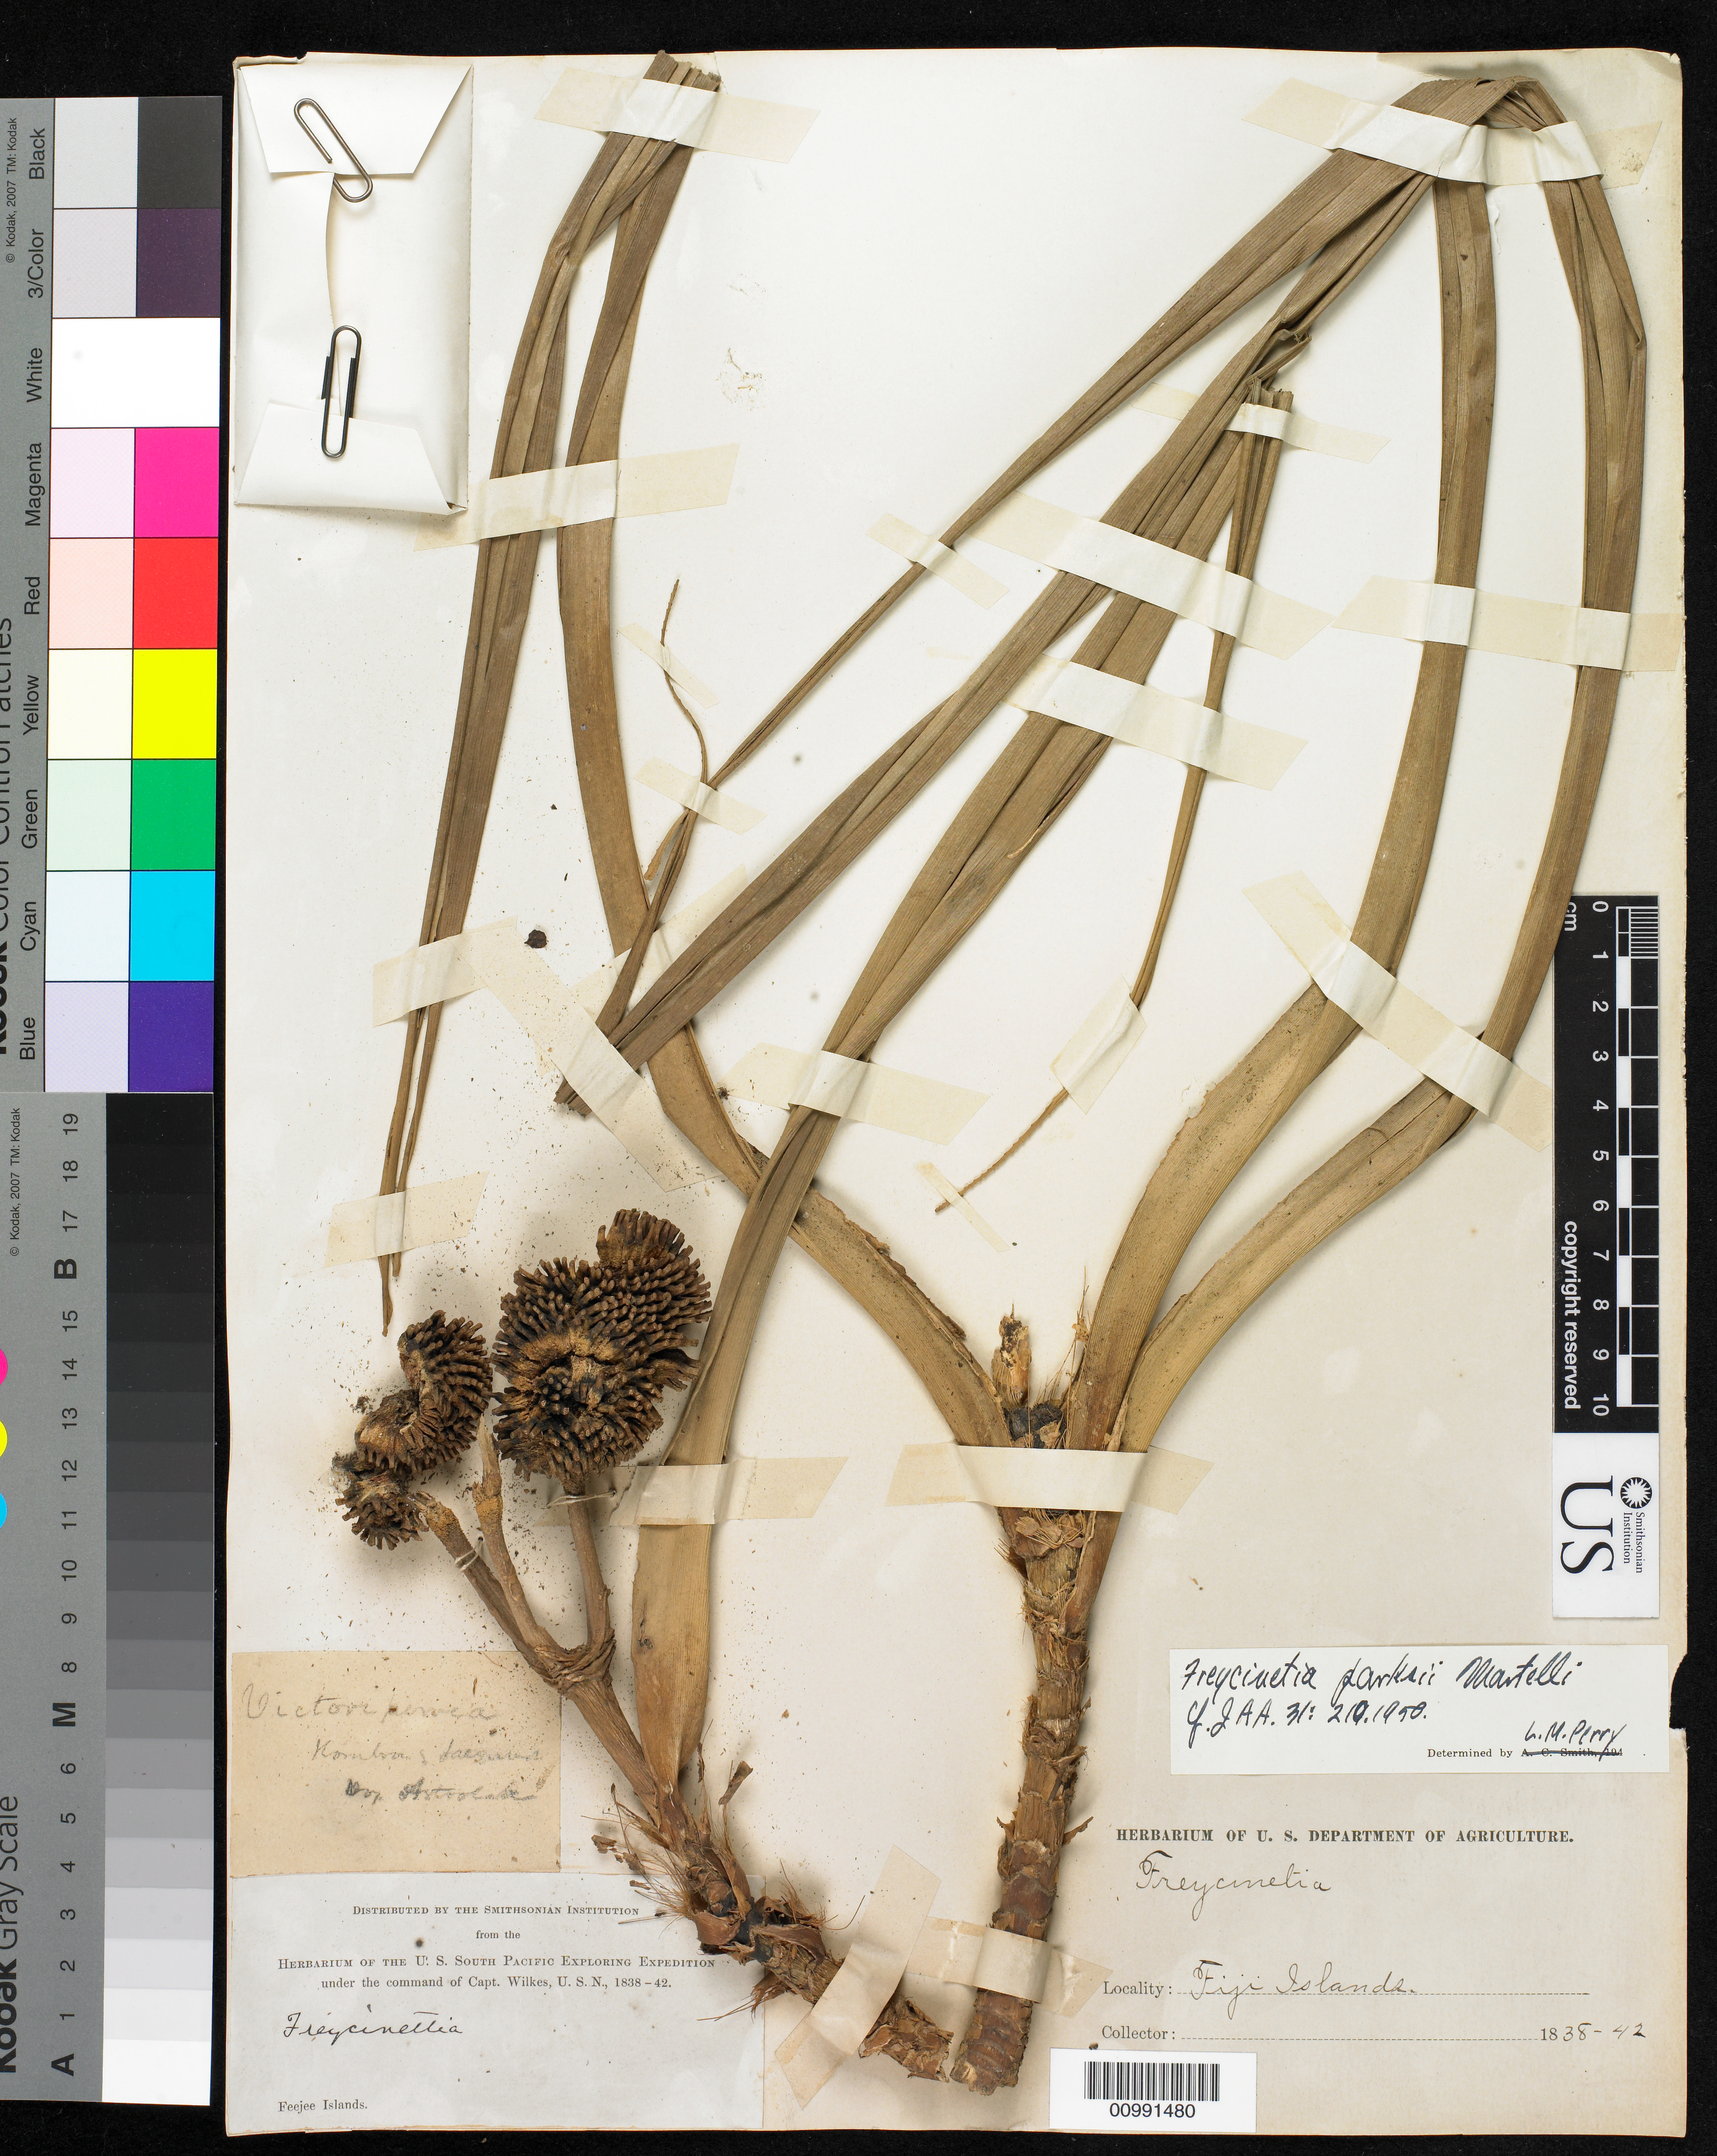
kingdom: Plantae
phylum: Tracheophyta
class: Liliopsida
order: Pandanales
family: Pandanaceae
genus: Freycinetia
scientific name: Freycinetia parksii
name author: Martelli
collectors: Wilkes Explor. Exped.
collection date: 1838/1842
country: Fiji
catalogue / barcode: US 98446